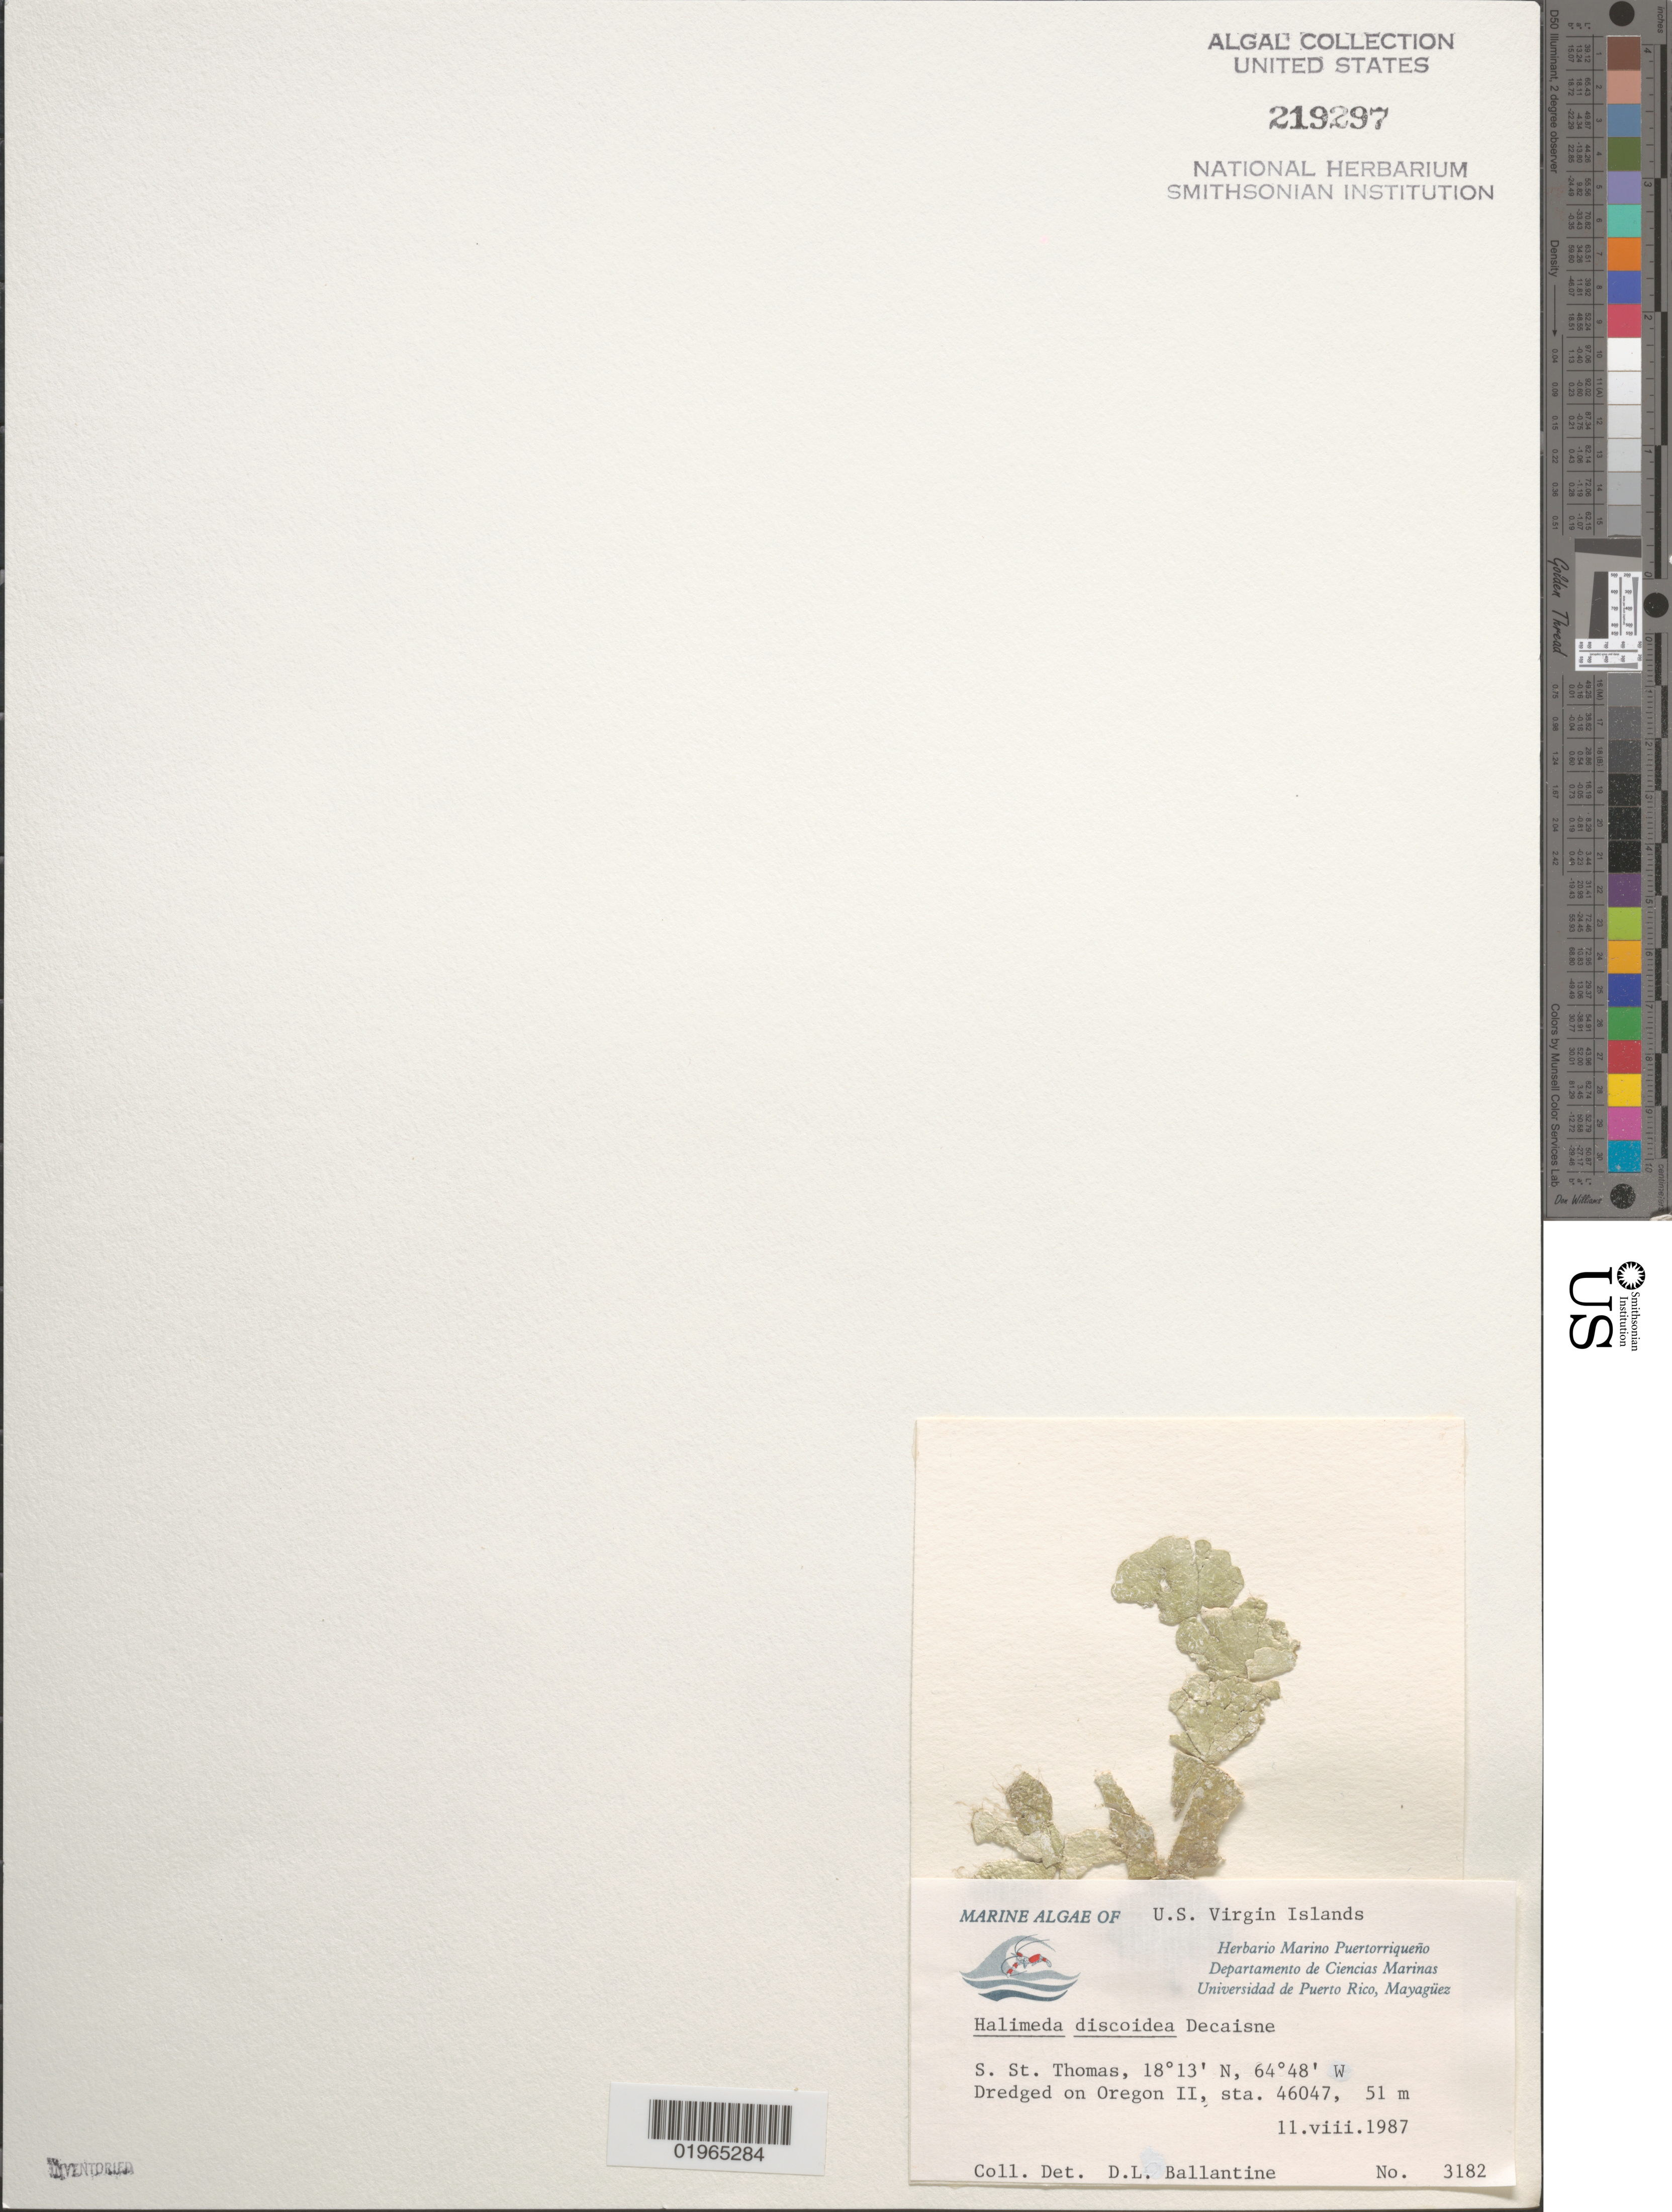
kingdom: Plantae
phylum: Chlorophyta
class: Ulvophyceae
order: Bryopsidales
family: Halimedaceae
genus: Halimeda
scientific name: Halimeda discoidea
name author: Decne.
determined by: Ballantine, D. L.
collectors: D.L. Ballantine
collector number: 3182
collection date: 1987-08-11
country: U.S. Virgin Islands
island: St. Thomas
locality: Dredged on Oregon II. sta. 46047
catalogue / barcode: US 219297